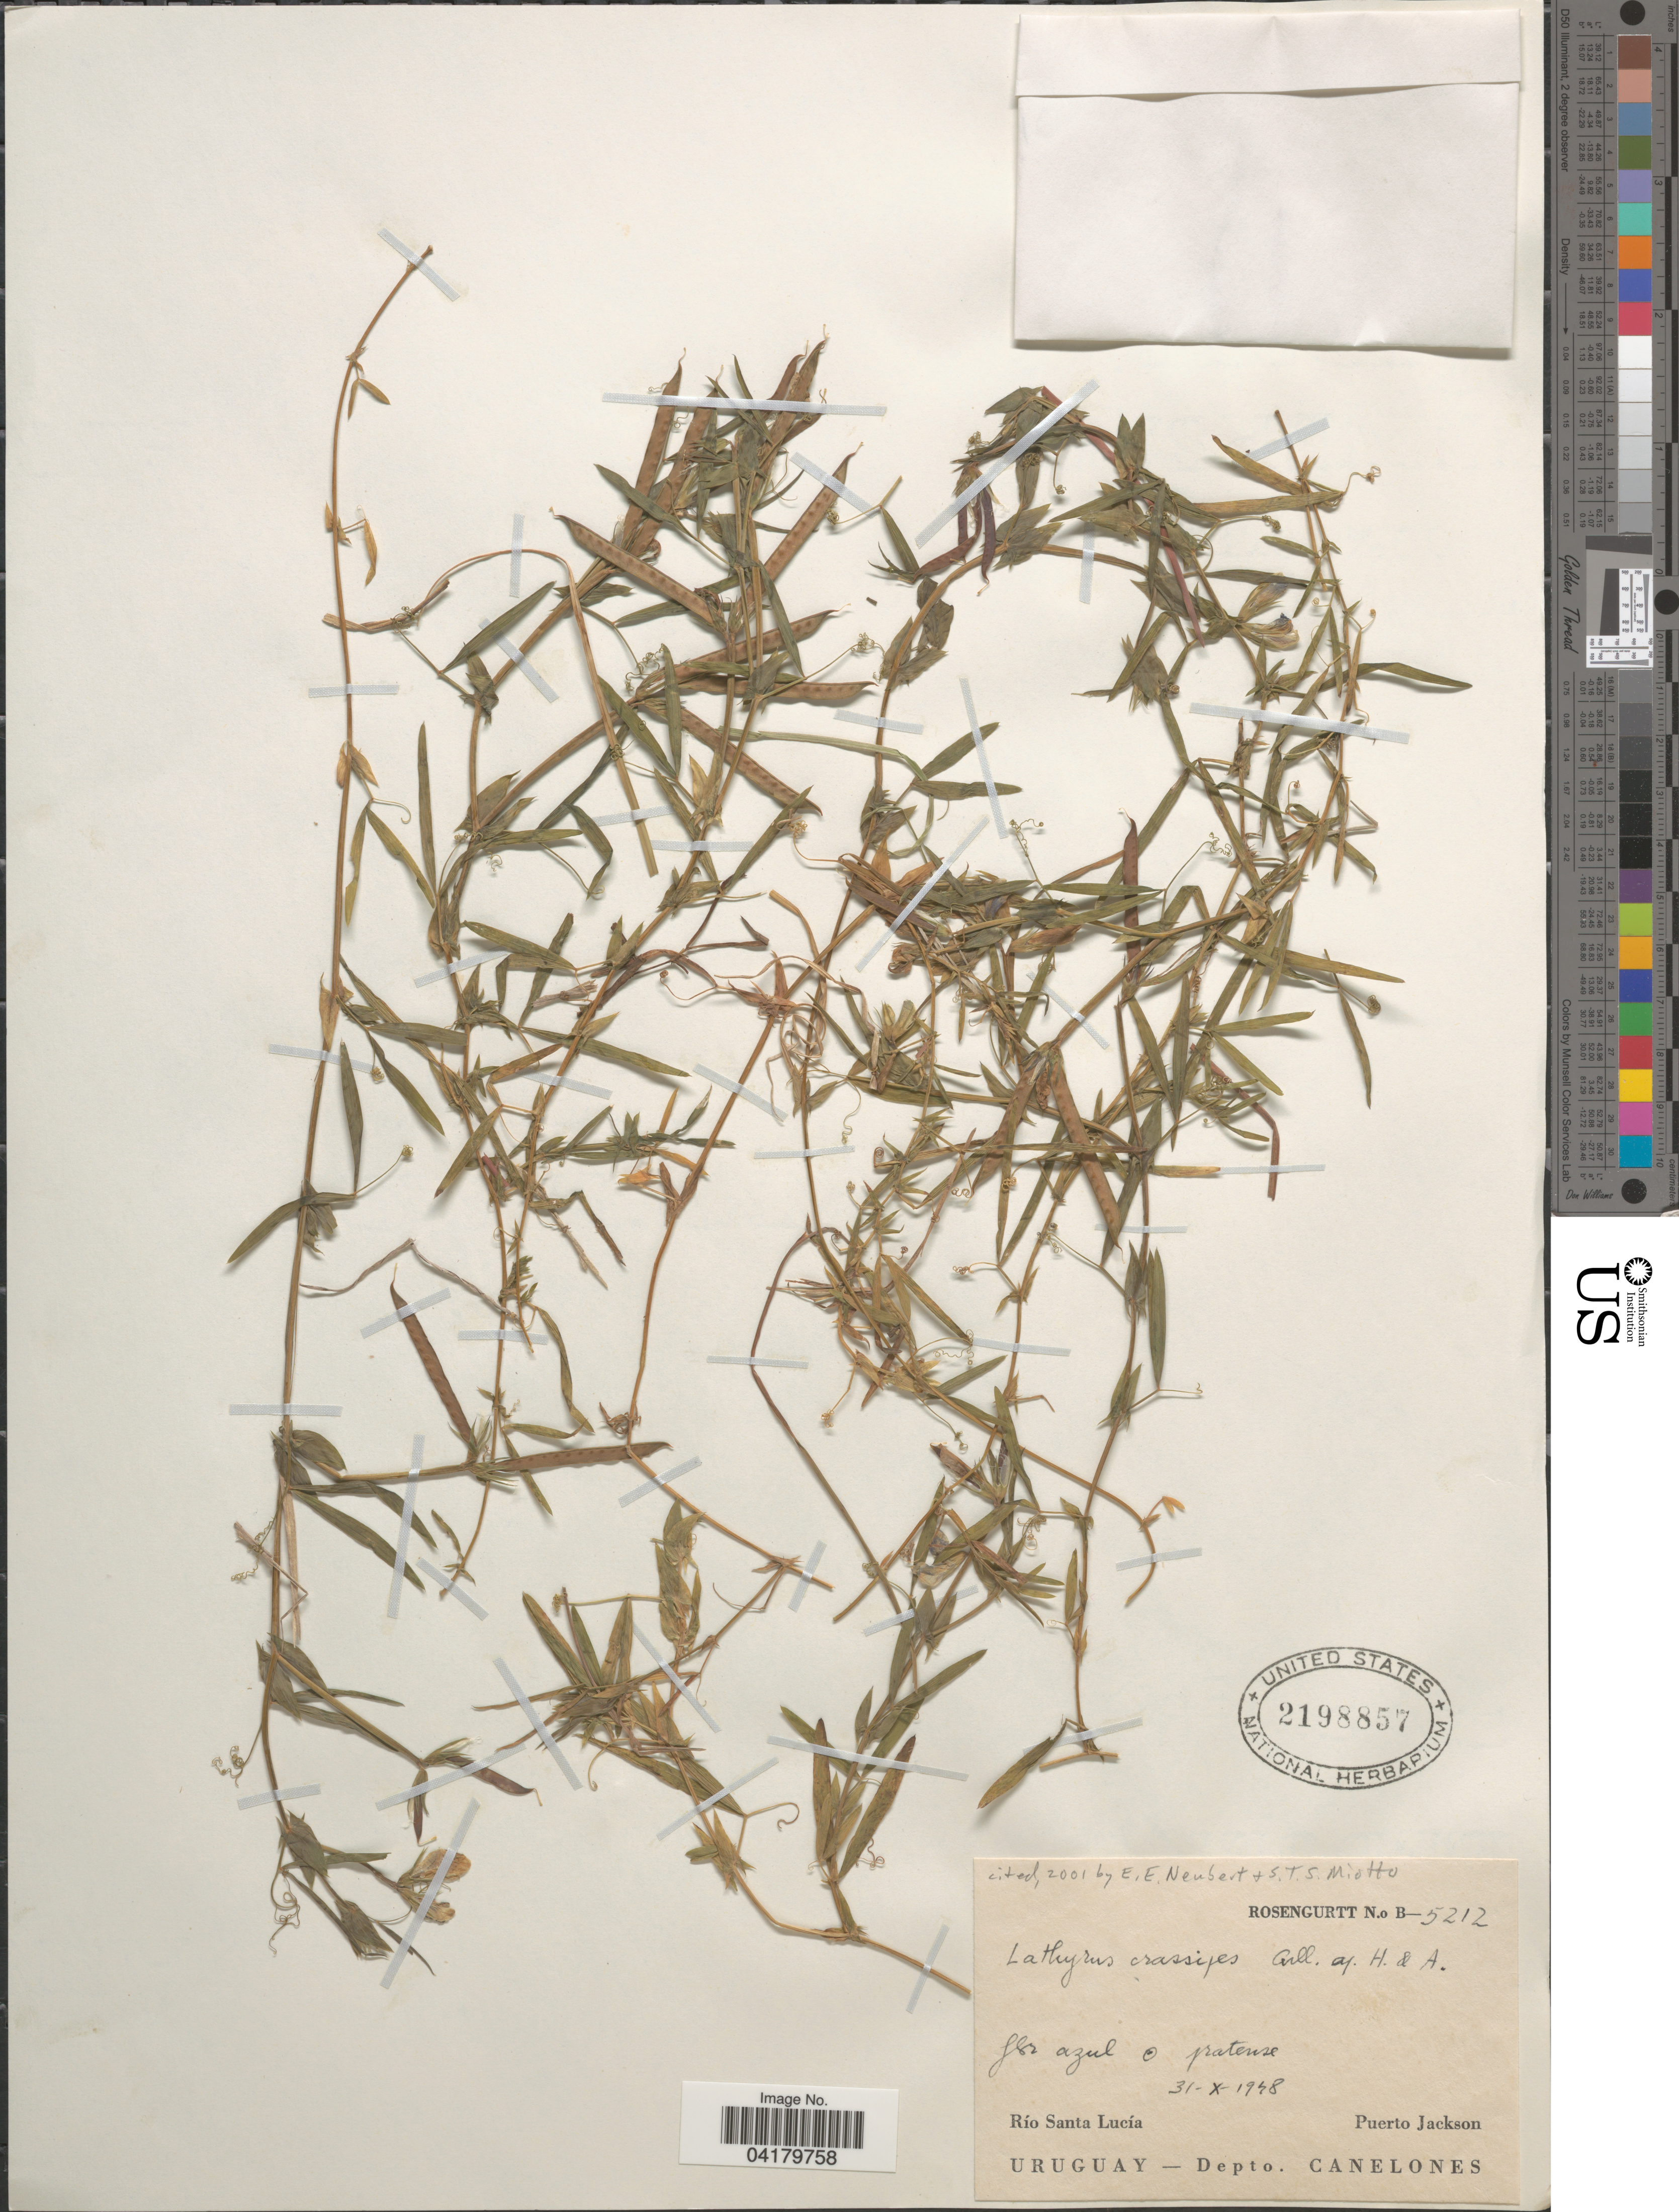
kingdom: Plantae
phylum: Tracheophyta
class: Magnoliopsida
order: Fabales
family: Fabaceae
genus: Lathyrus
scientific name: Lathyrus crassipes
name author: Gillies ex Hook. & Arn.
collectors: Rosengurtt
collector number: B-5212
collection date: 1948-10-31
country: Uruguay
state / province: Canelones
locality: Río Santa Lucía. Puerto Jackson. Depto. Canelones.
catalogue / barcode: US 2198857